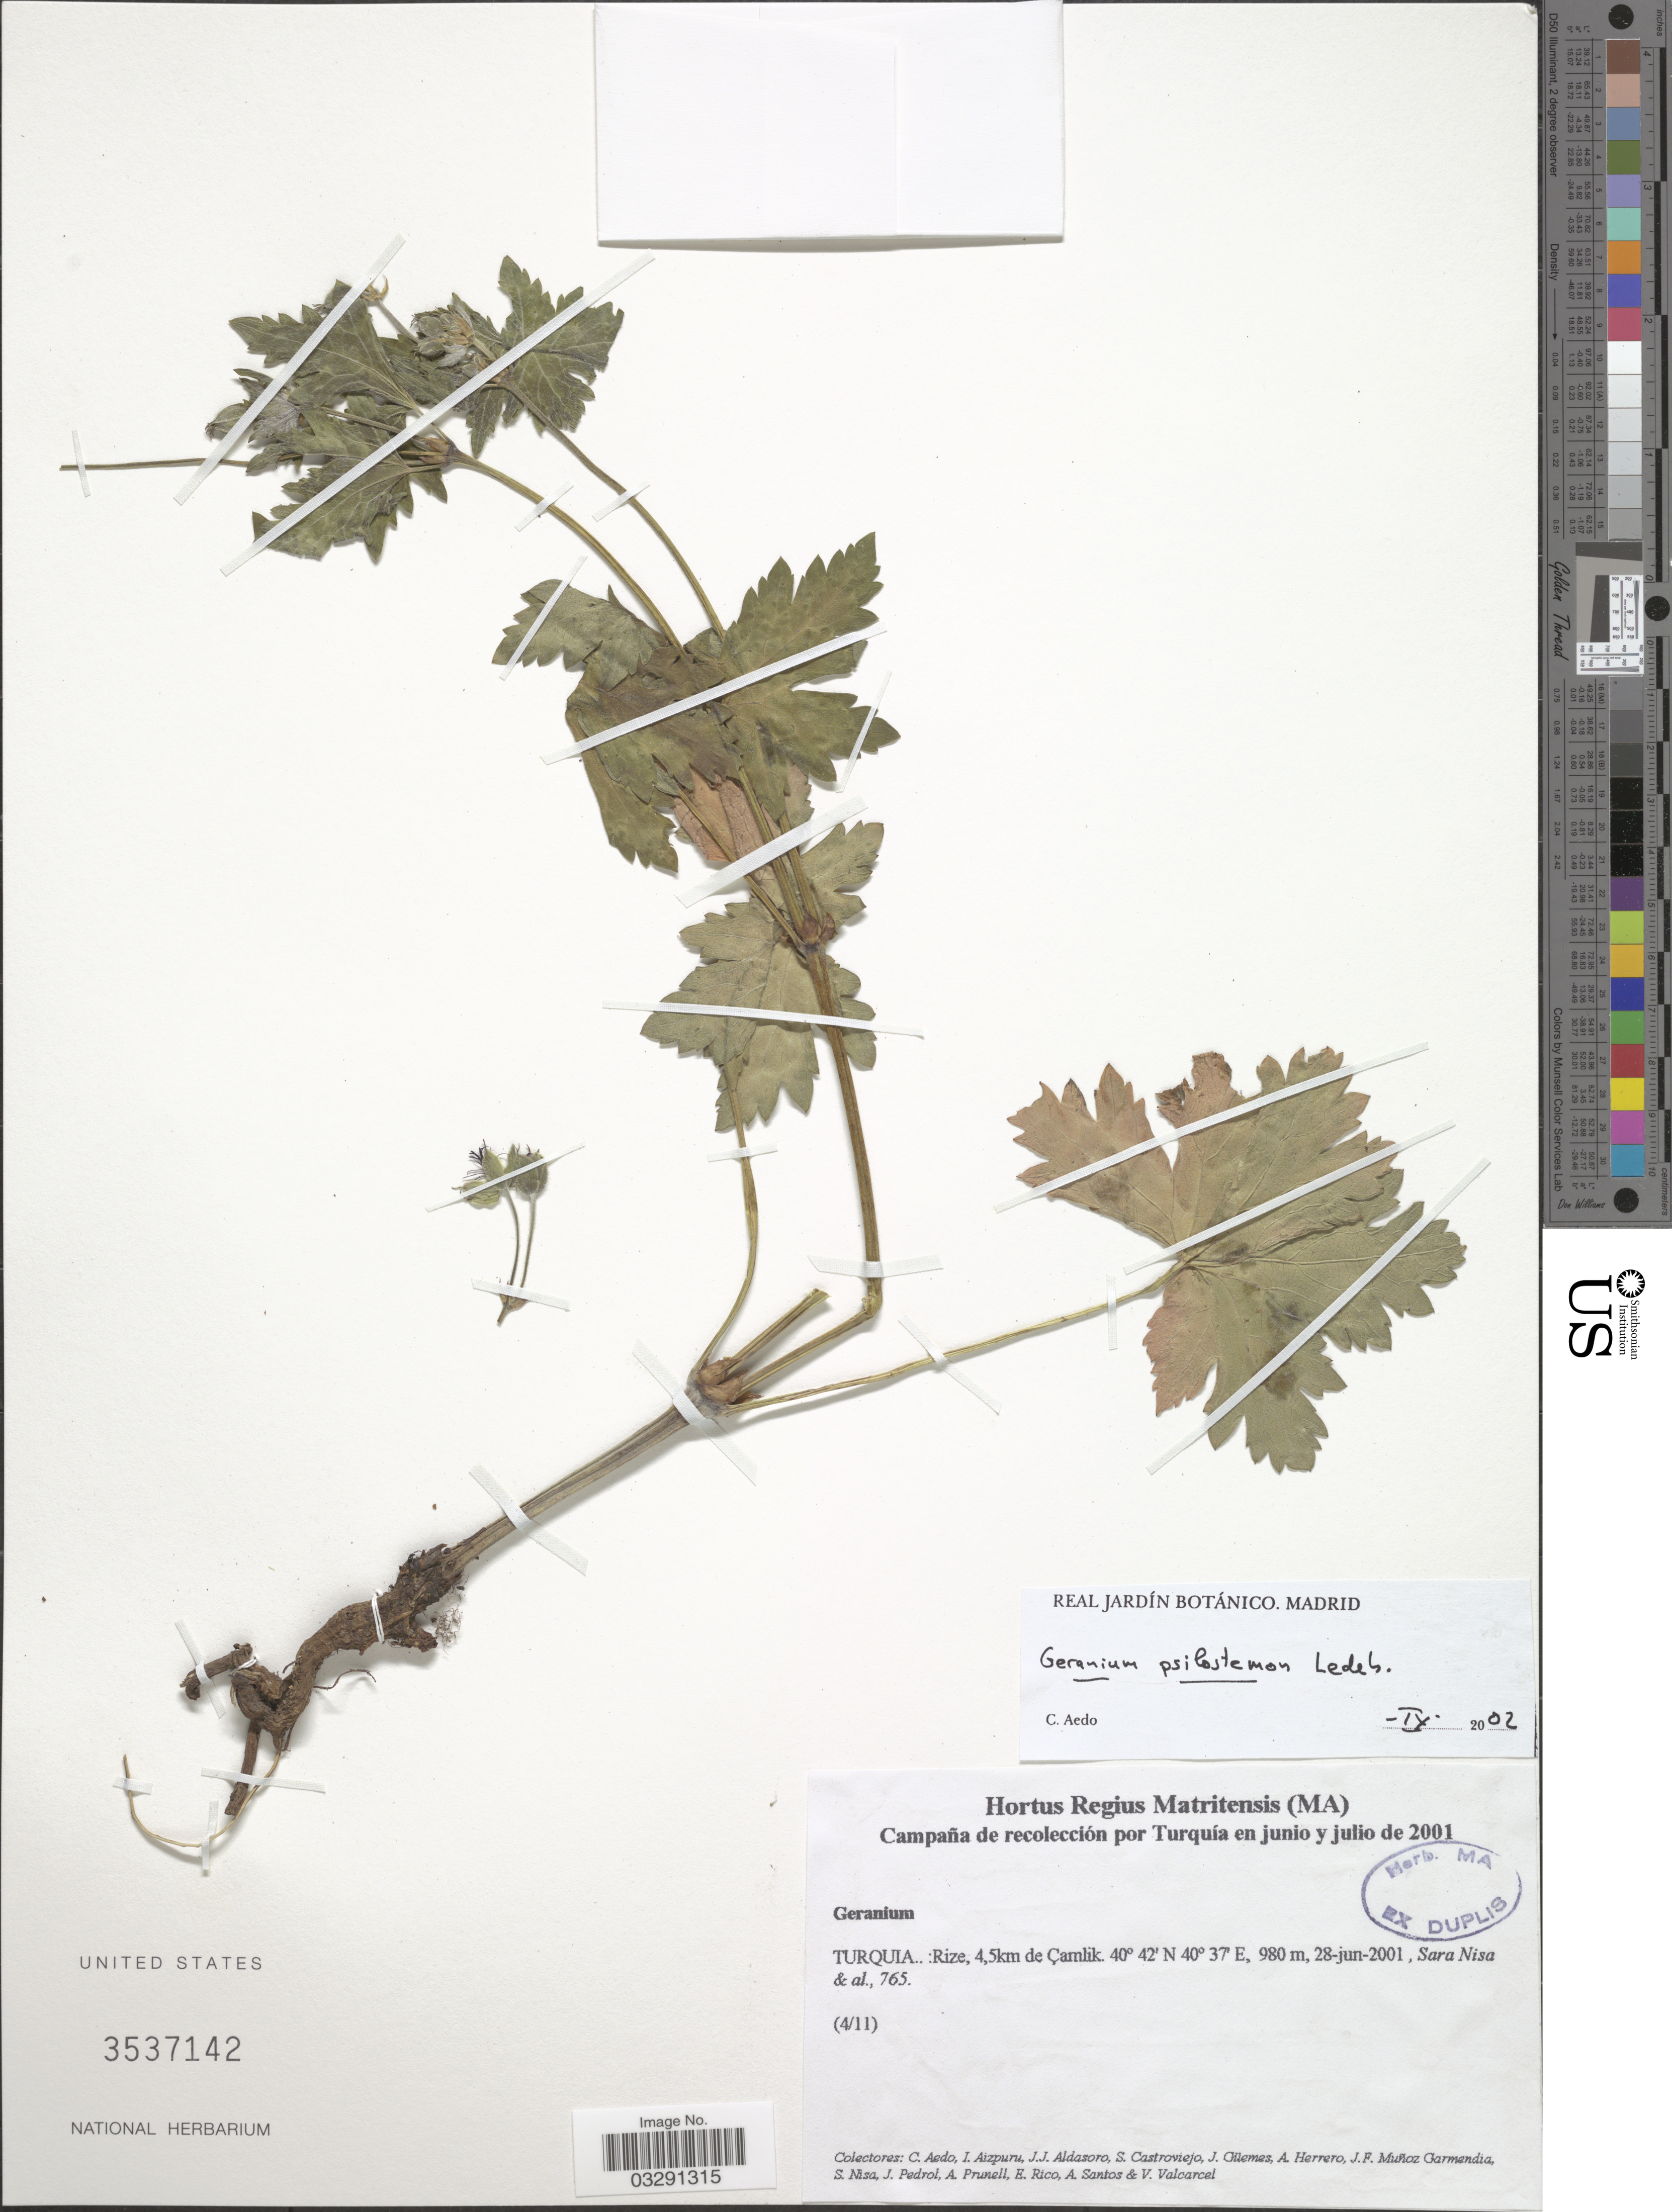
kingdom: Plantae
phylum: Tracheophyta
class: Magnoliopsida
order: Geraniales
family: Geraniaceae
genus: Geranium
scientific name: Geranium psilostemon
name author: Ledeb.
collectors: S. Nisa, C. Aedo, I. Aizpuru, J. Aldasoro & et al.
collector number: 765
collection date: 2001-06-28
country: Turkey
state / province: Rize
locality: Turquia: 4.5 km de Camlik.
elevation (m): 980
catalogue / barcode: US 3537142